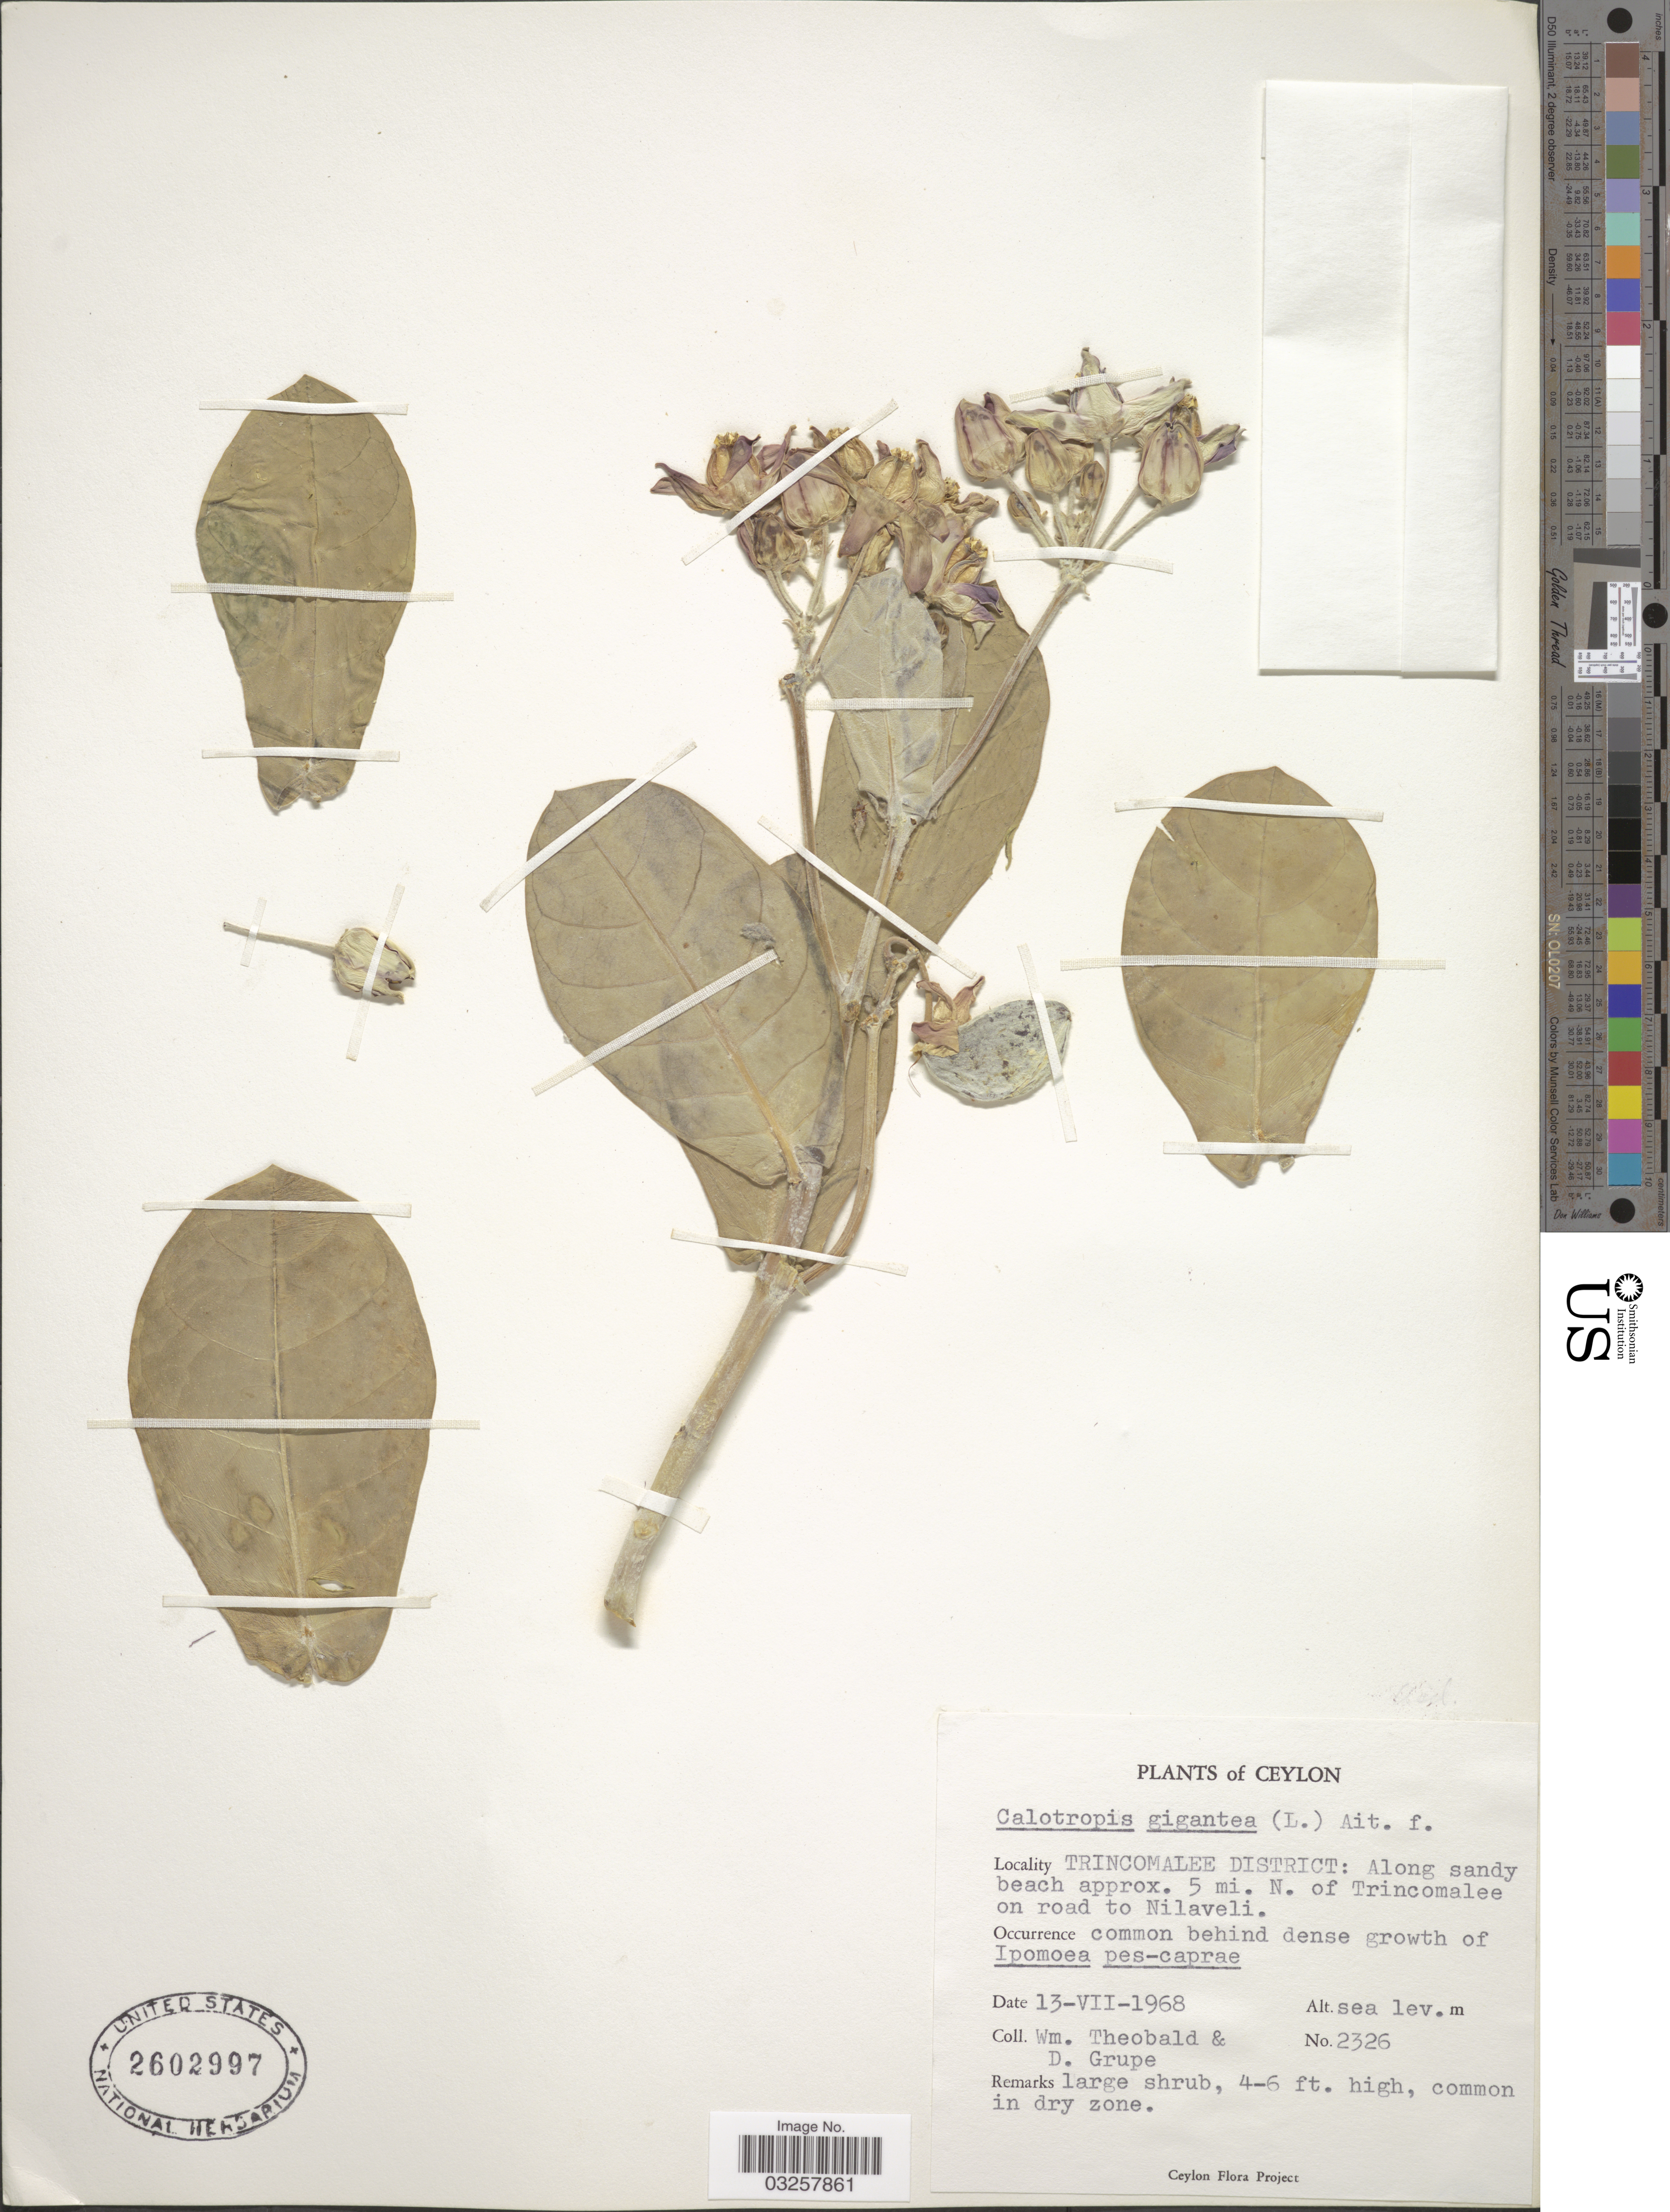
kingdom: Plantae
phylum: Tracheophyta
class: Magnoliopsida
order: Gentianales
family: Apocynaceae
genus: Calotropis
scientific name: Calotropis gigantea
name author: (L.) W.T. Aiton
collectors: W. Theobald & D. Grupe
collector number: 2326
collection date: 1968-07-13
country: Sri Lanka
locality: Ceylon. Trincomalee District: Along sandy beach approx. 5 mi. N. of Trincomalee on road to Nilaveli.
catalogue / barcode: US 2602997